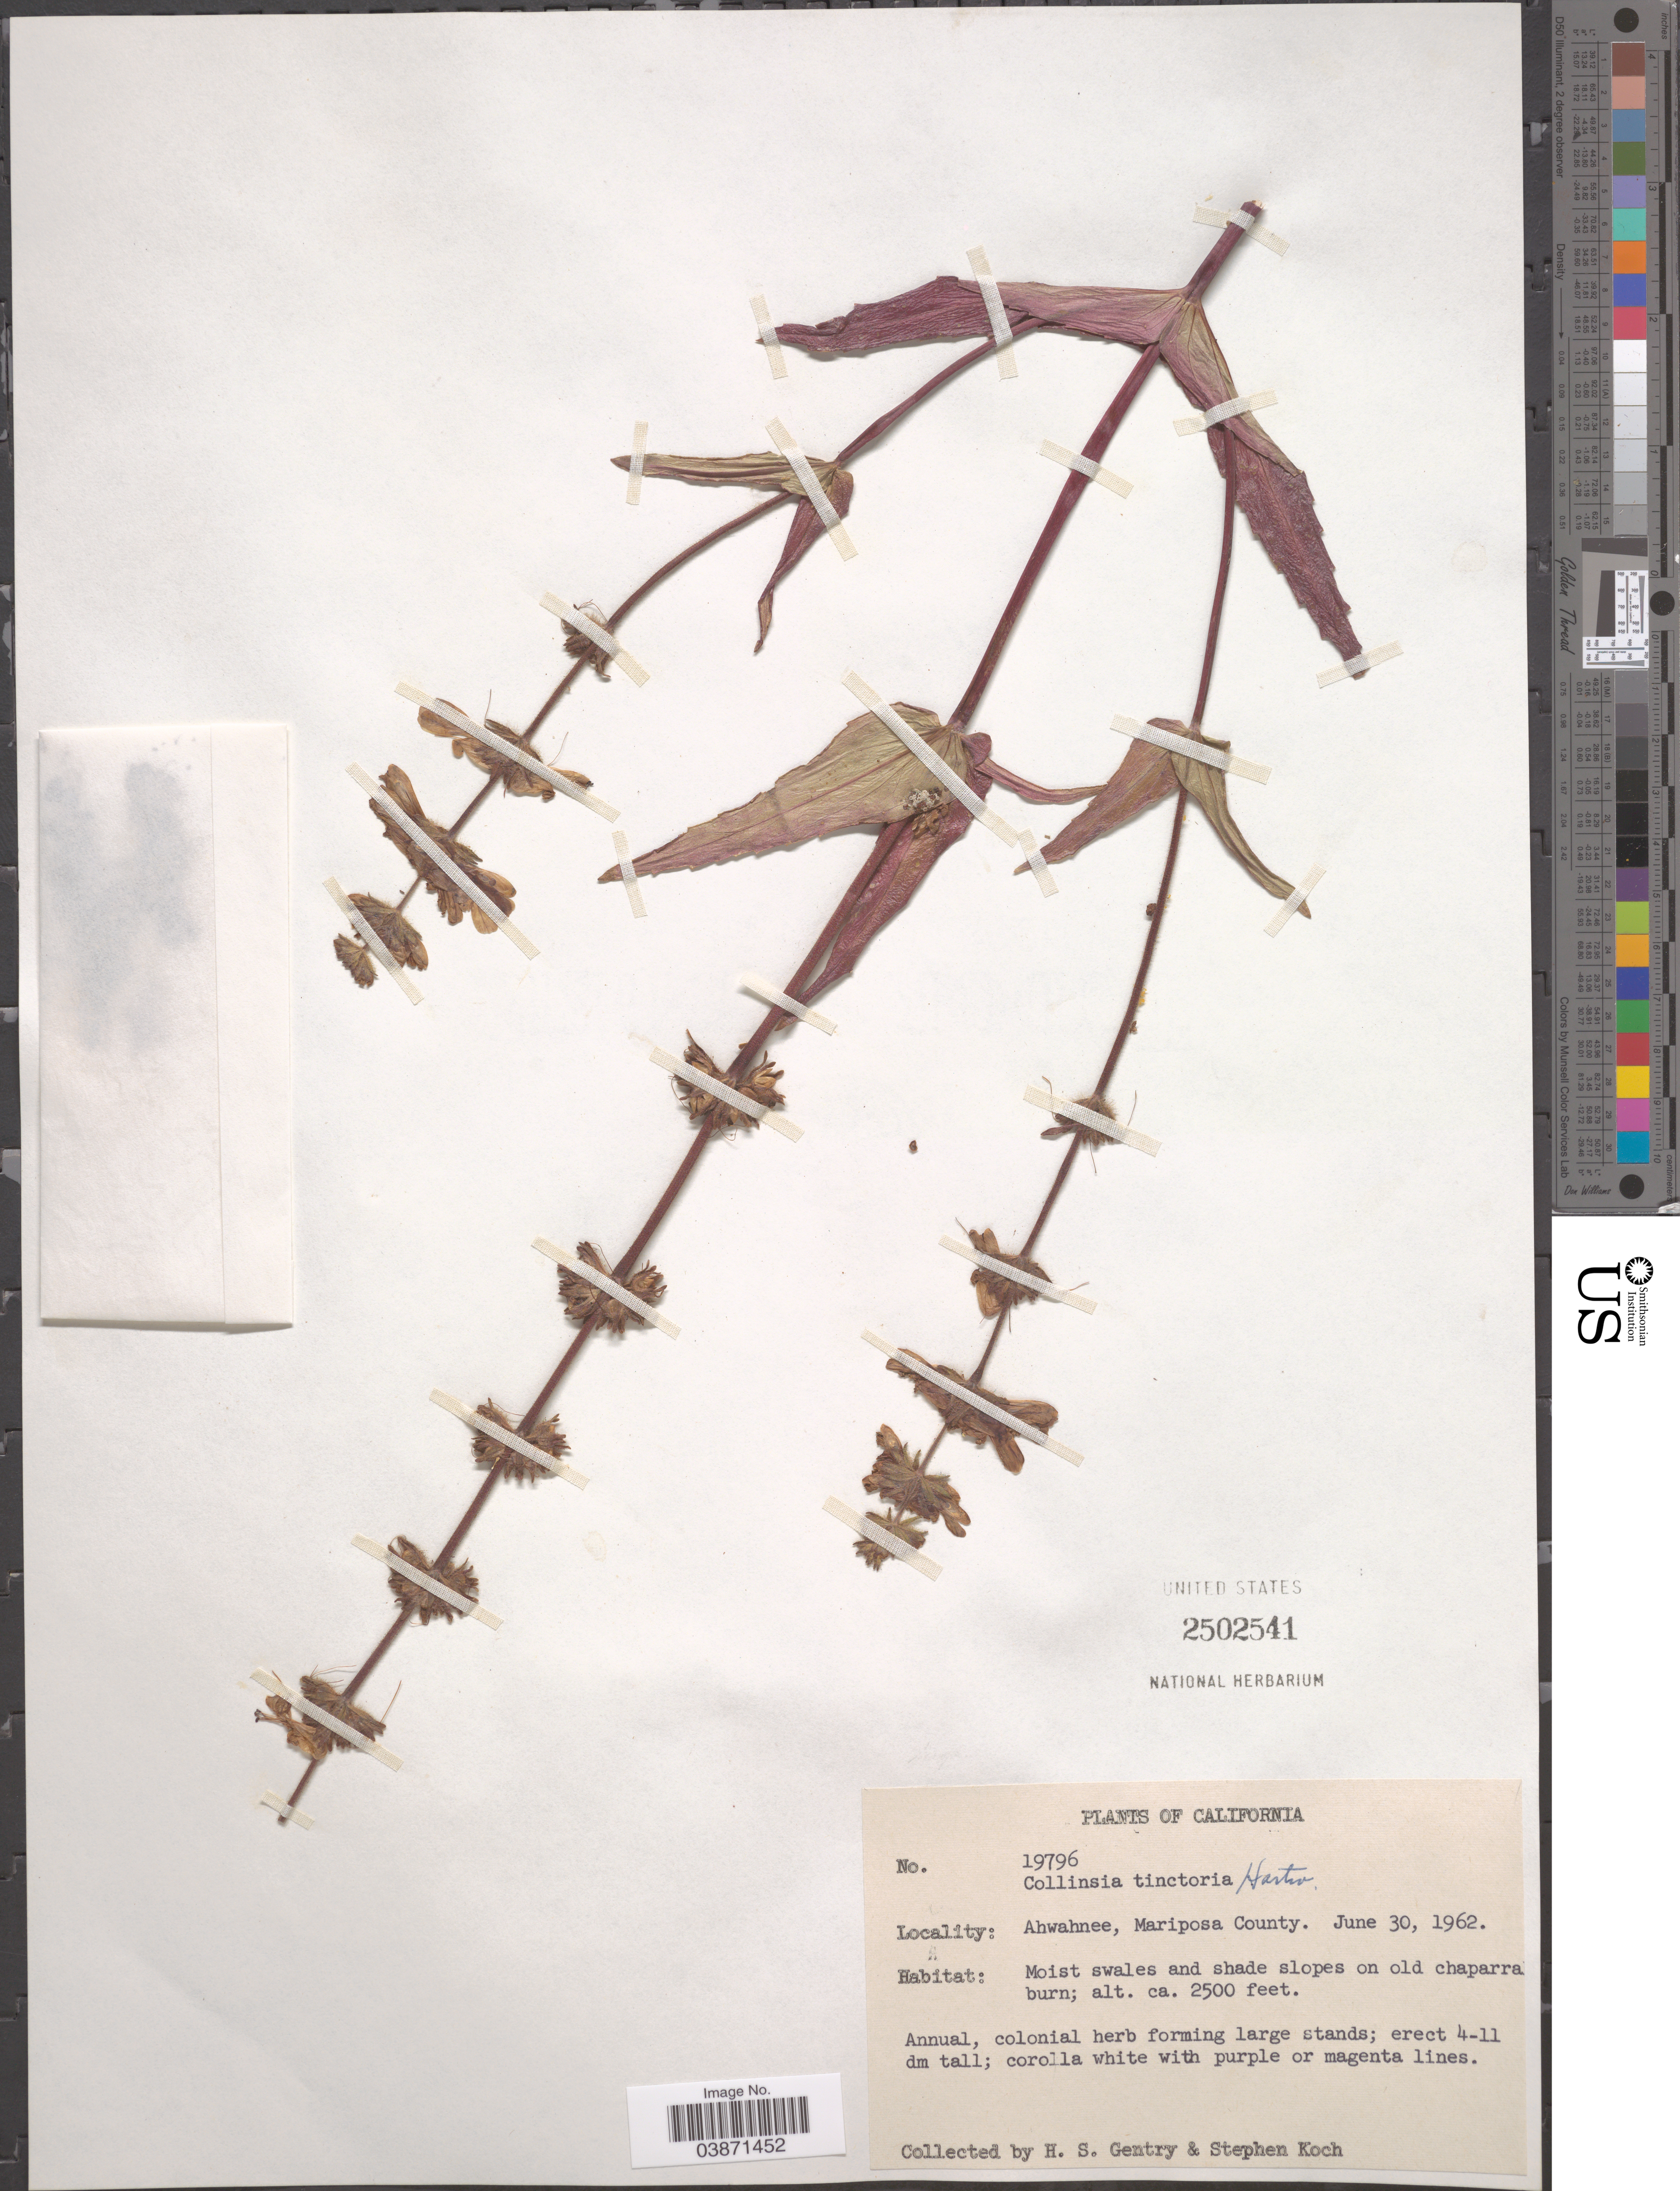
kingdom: Plantae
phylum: Tracheophyta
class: Magnoliopsida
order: Lamiales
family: Plantaginaceae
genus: Collinsia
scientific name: Collinsia tinctoria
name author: Hartw. ex Benth.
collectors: H. S. Gentry & S. D. Koch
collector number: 19796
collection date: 1962-06-30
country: United States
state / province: California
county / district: Mariposa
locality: Ahwahnee, Mariposa County.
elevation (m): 762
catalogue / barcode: US 2502541